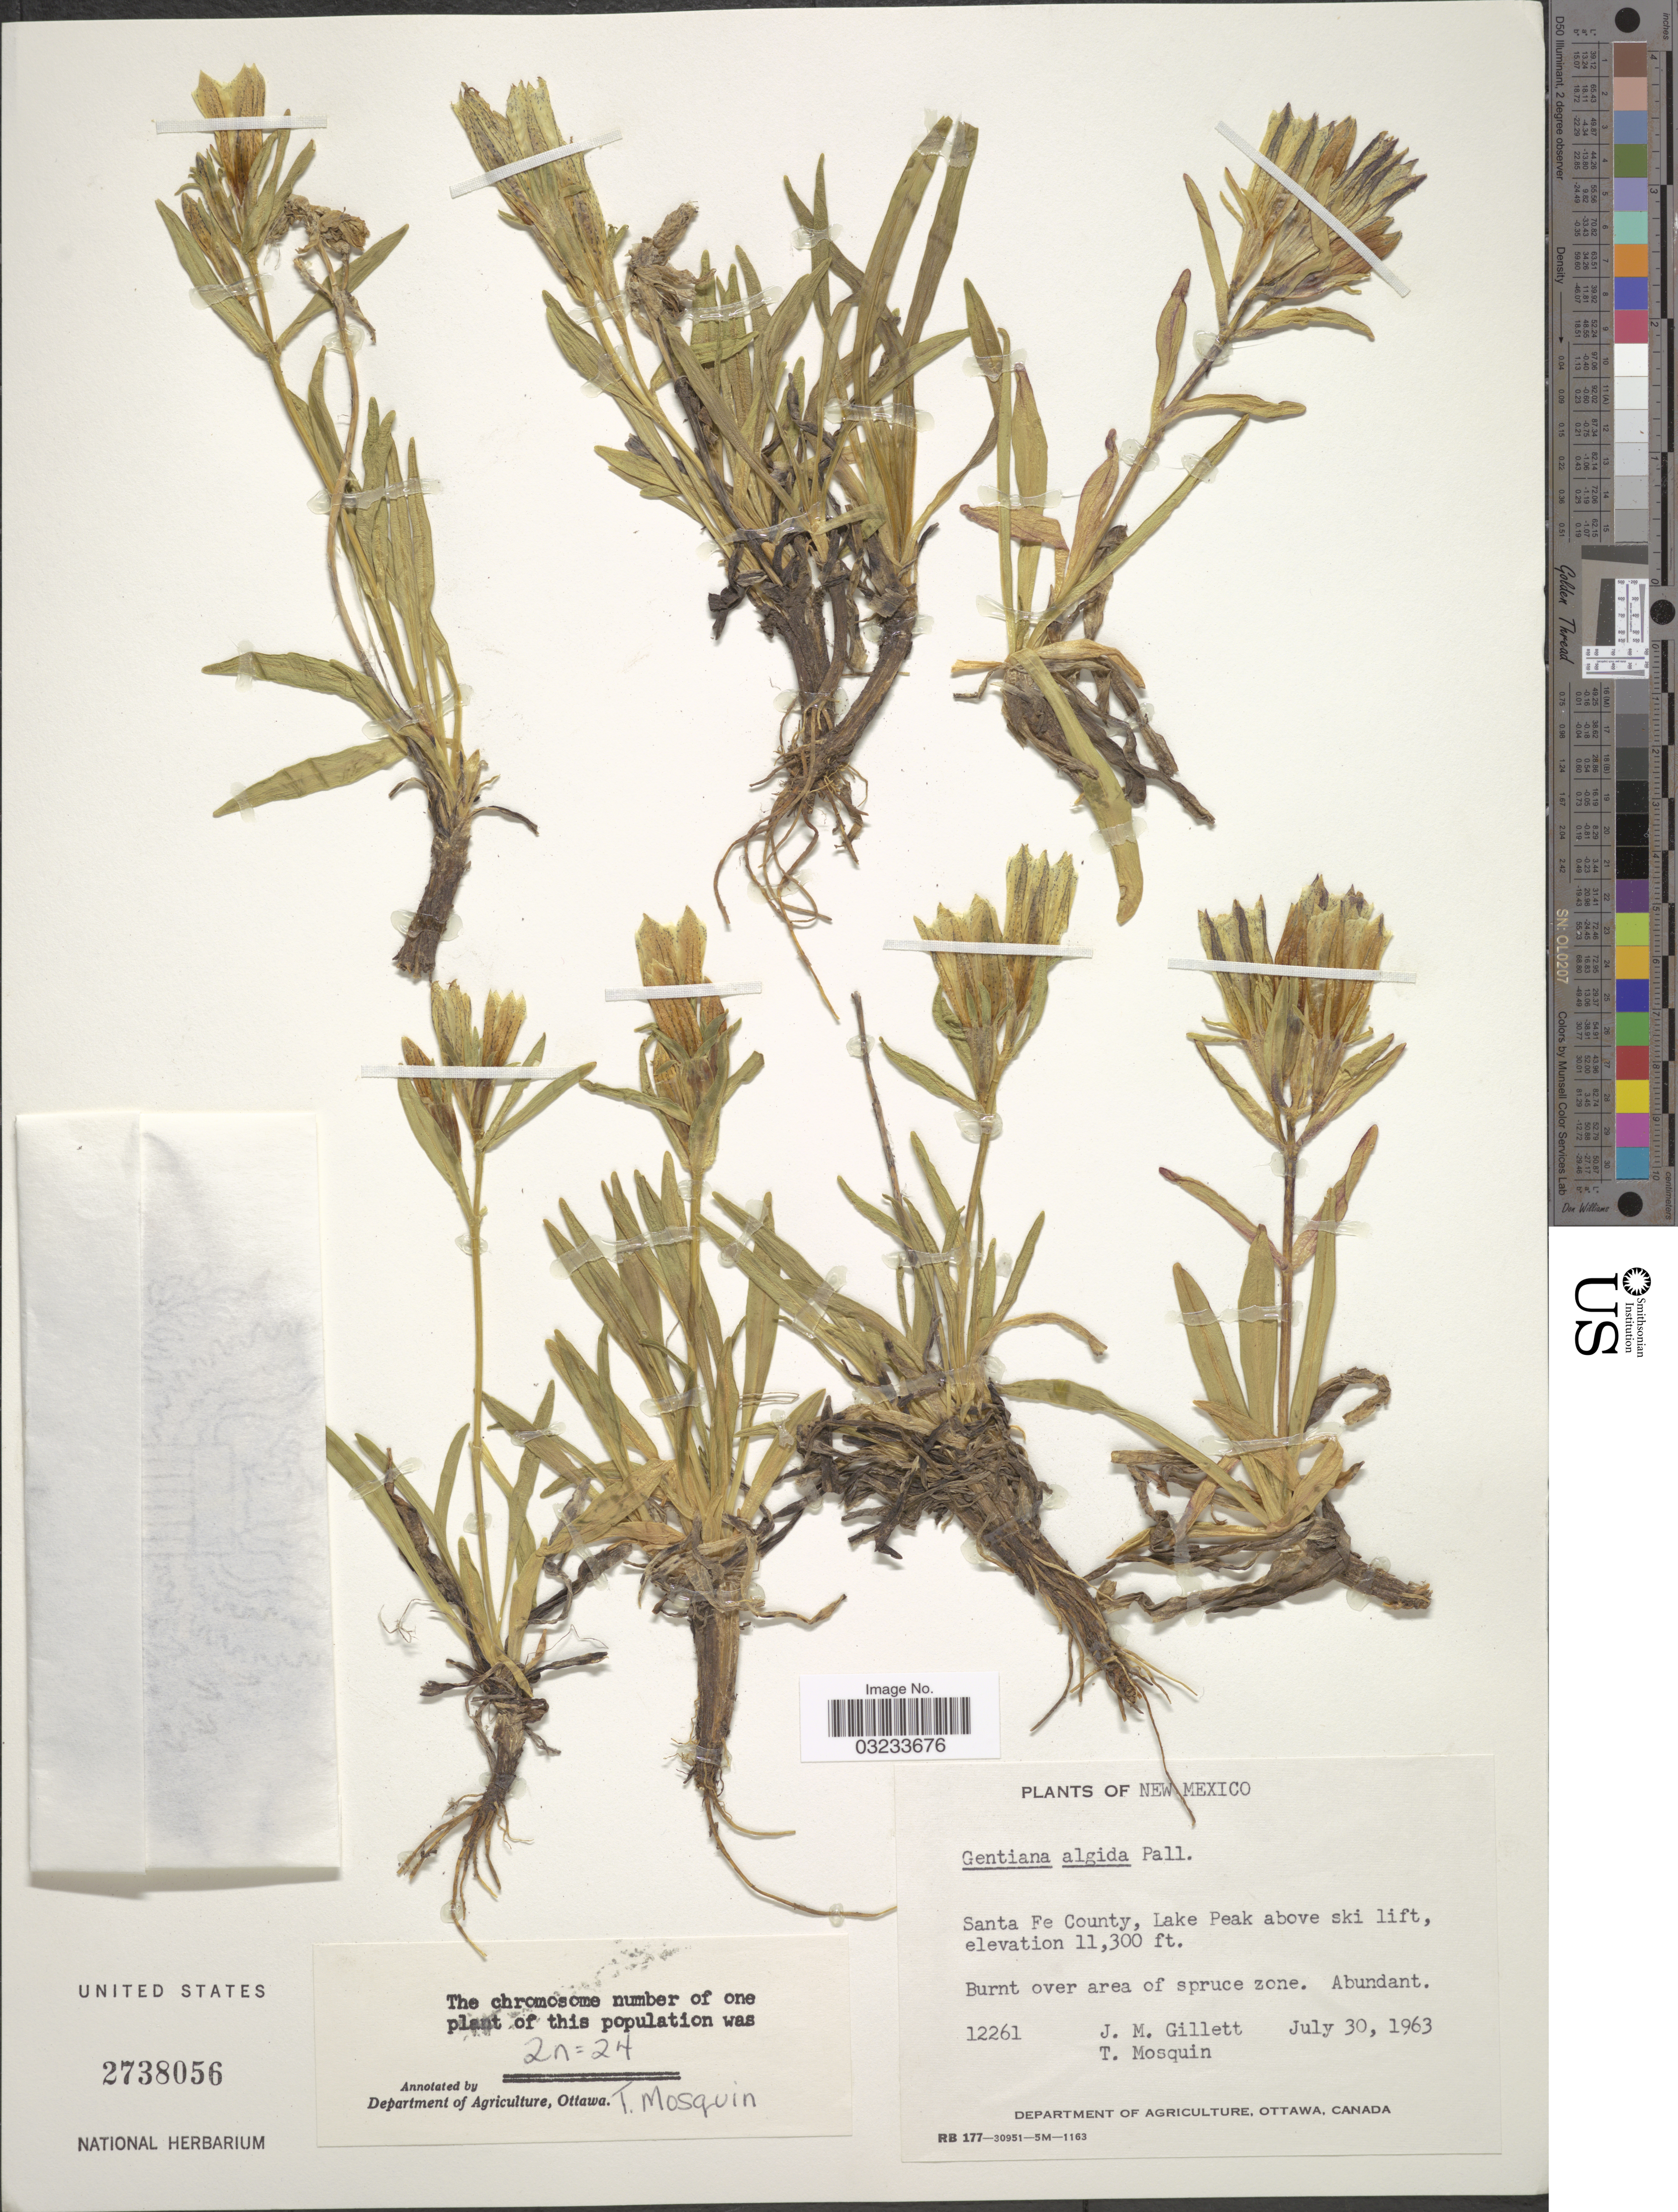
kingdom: Plantae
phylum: Tracheophyta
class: Magnoliopsida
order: Gentianales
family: Gentianaceae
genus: Gentiana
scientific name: Gentiana algida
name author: Pall.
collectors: J. M. Gillett & T. Mosquin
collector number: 12261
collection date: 1963-07-30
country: United States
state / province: New Mexico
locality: Santa Fe County, Lake Peak above ski lift.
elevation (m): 3444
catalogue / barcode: US 2738056